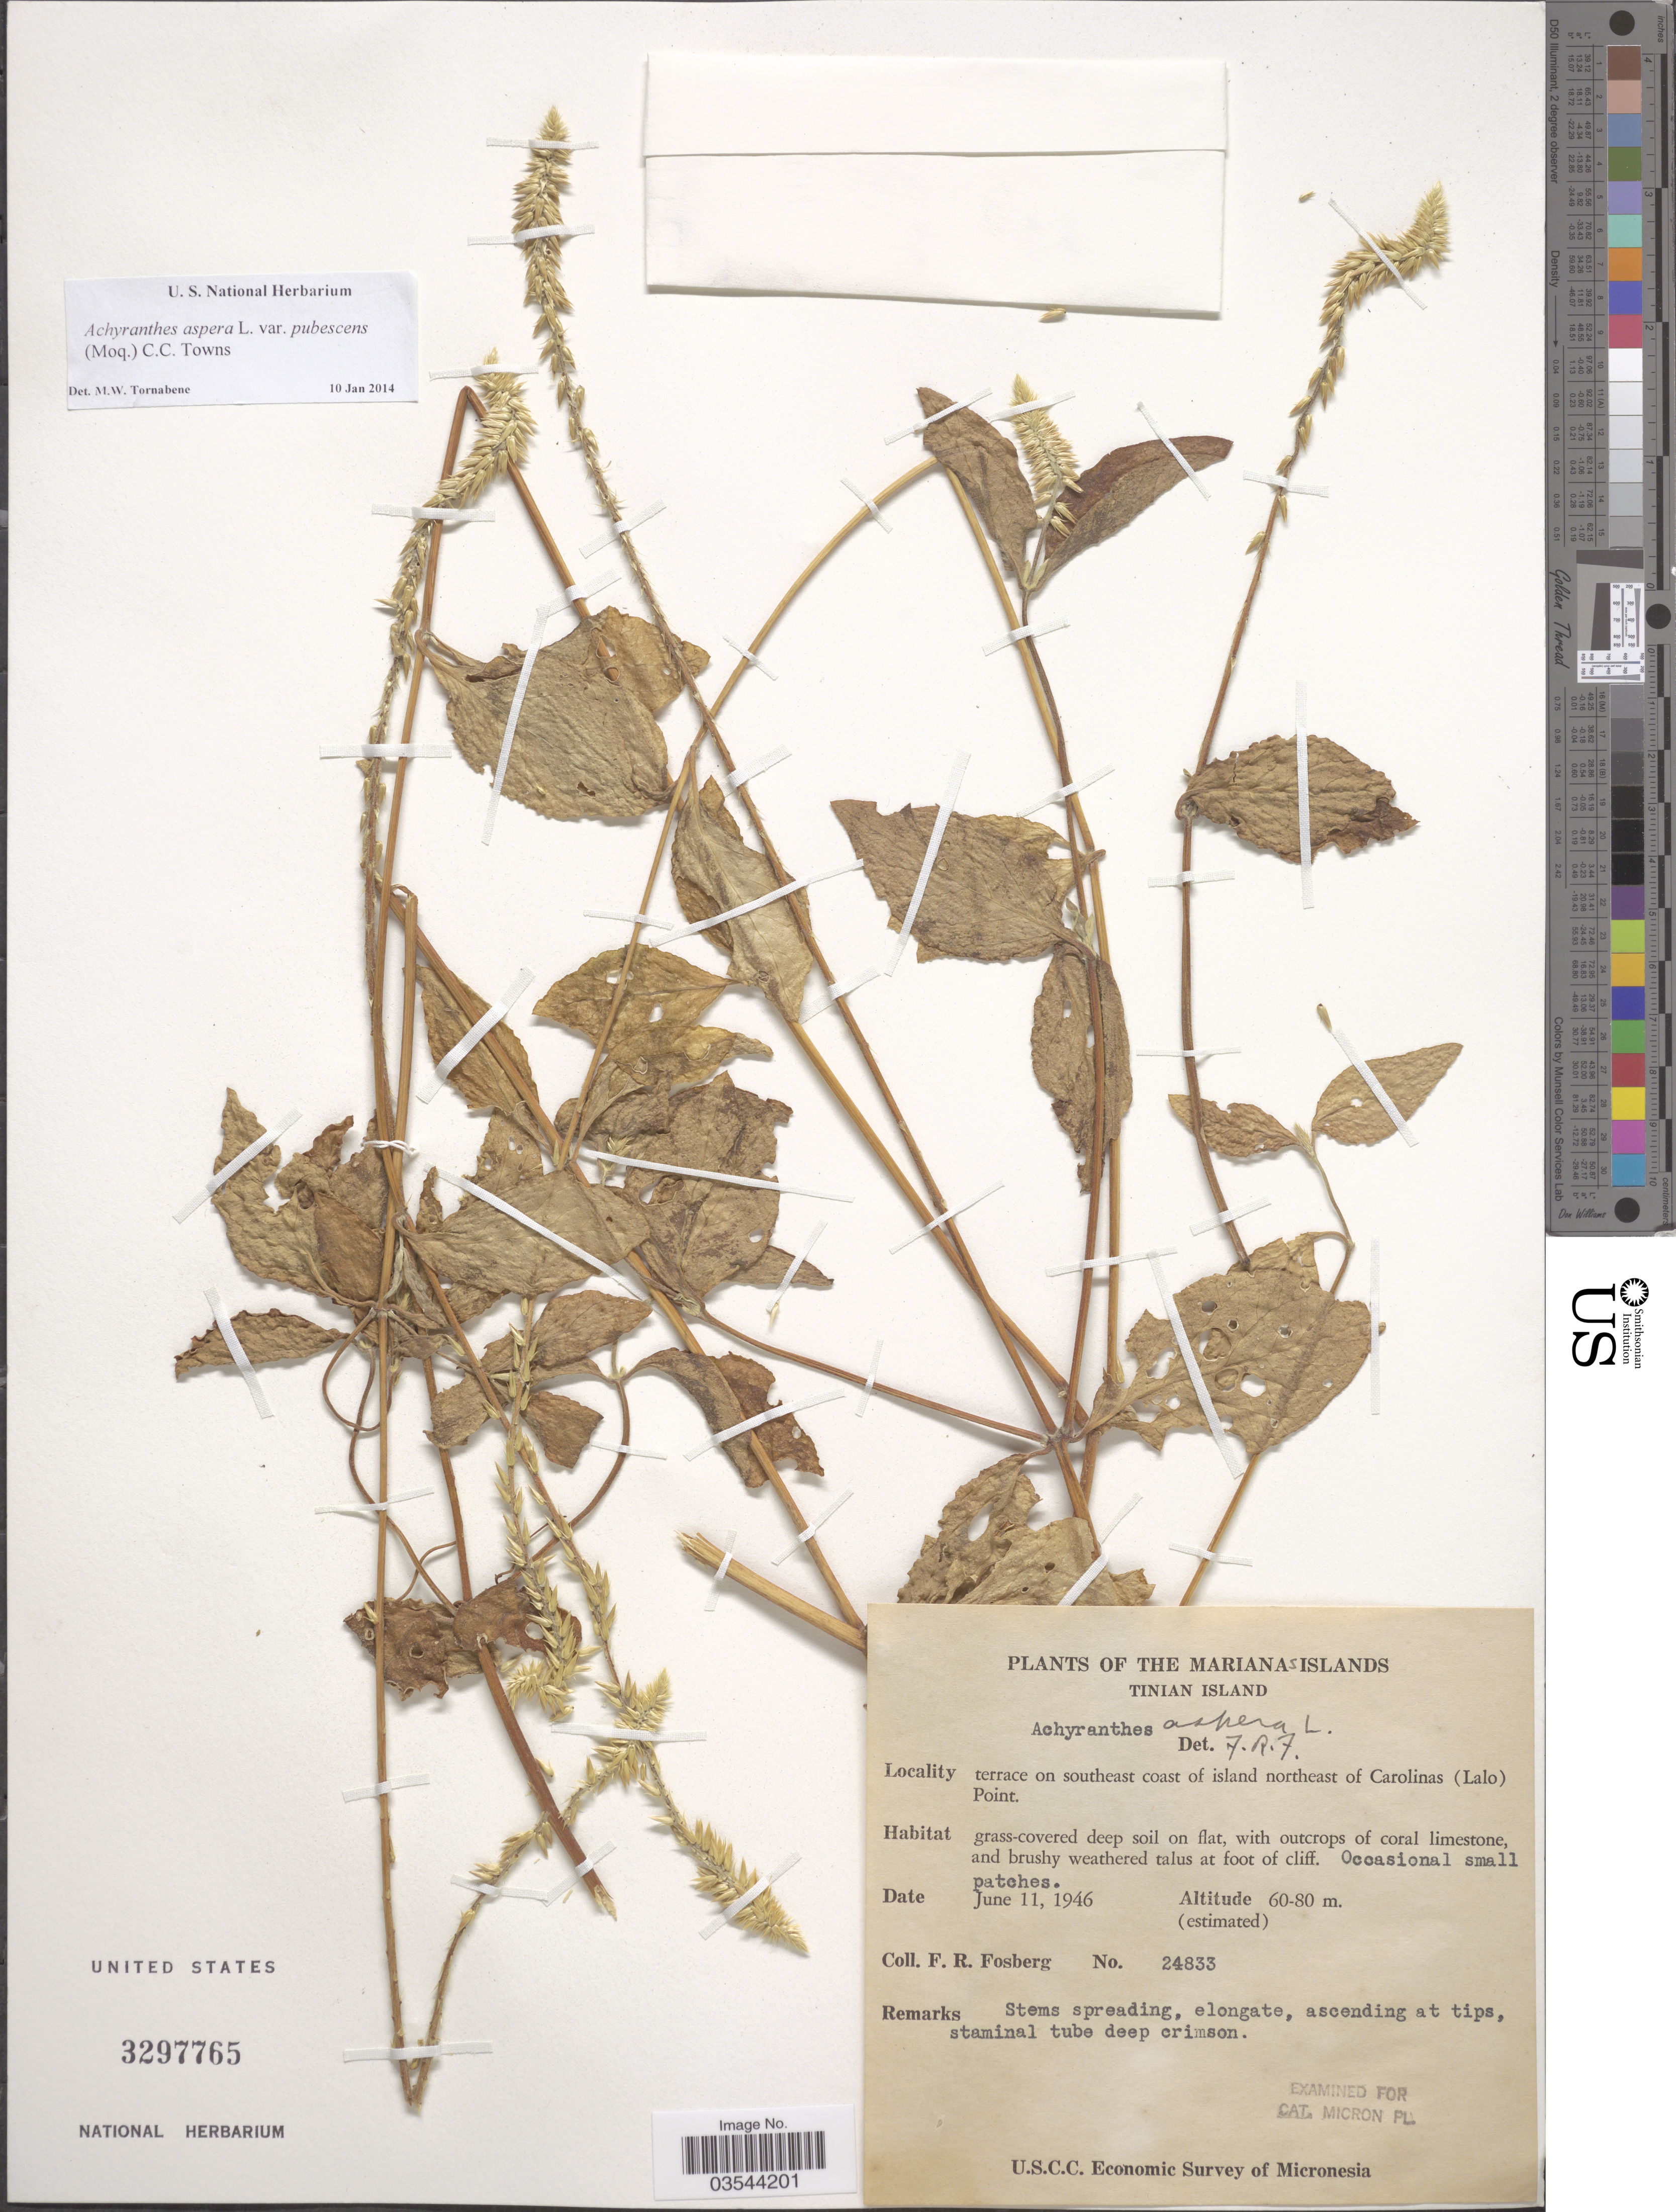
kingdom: Plantae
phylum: Tracheophyta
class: Magnoliopsida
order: Caryophyllales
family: Amaranthaceae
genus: Achyranthes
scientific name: Achyranthes aspera var. pubescens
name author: (Moq.) M. Gómez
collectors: F. R. Fosberg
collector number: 24833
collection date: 1946-06-11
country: Northern Mariana Islands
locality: The Marianas Islands. Tinian Island. Terrace on southeast coast of island northeast of Carolinas (Lalo) Point.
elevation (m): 60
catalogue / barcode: US 3297765